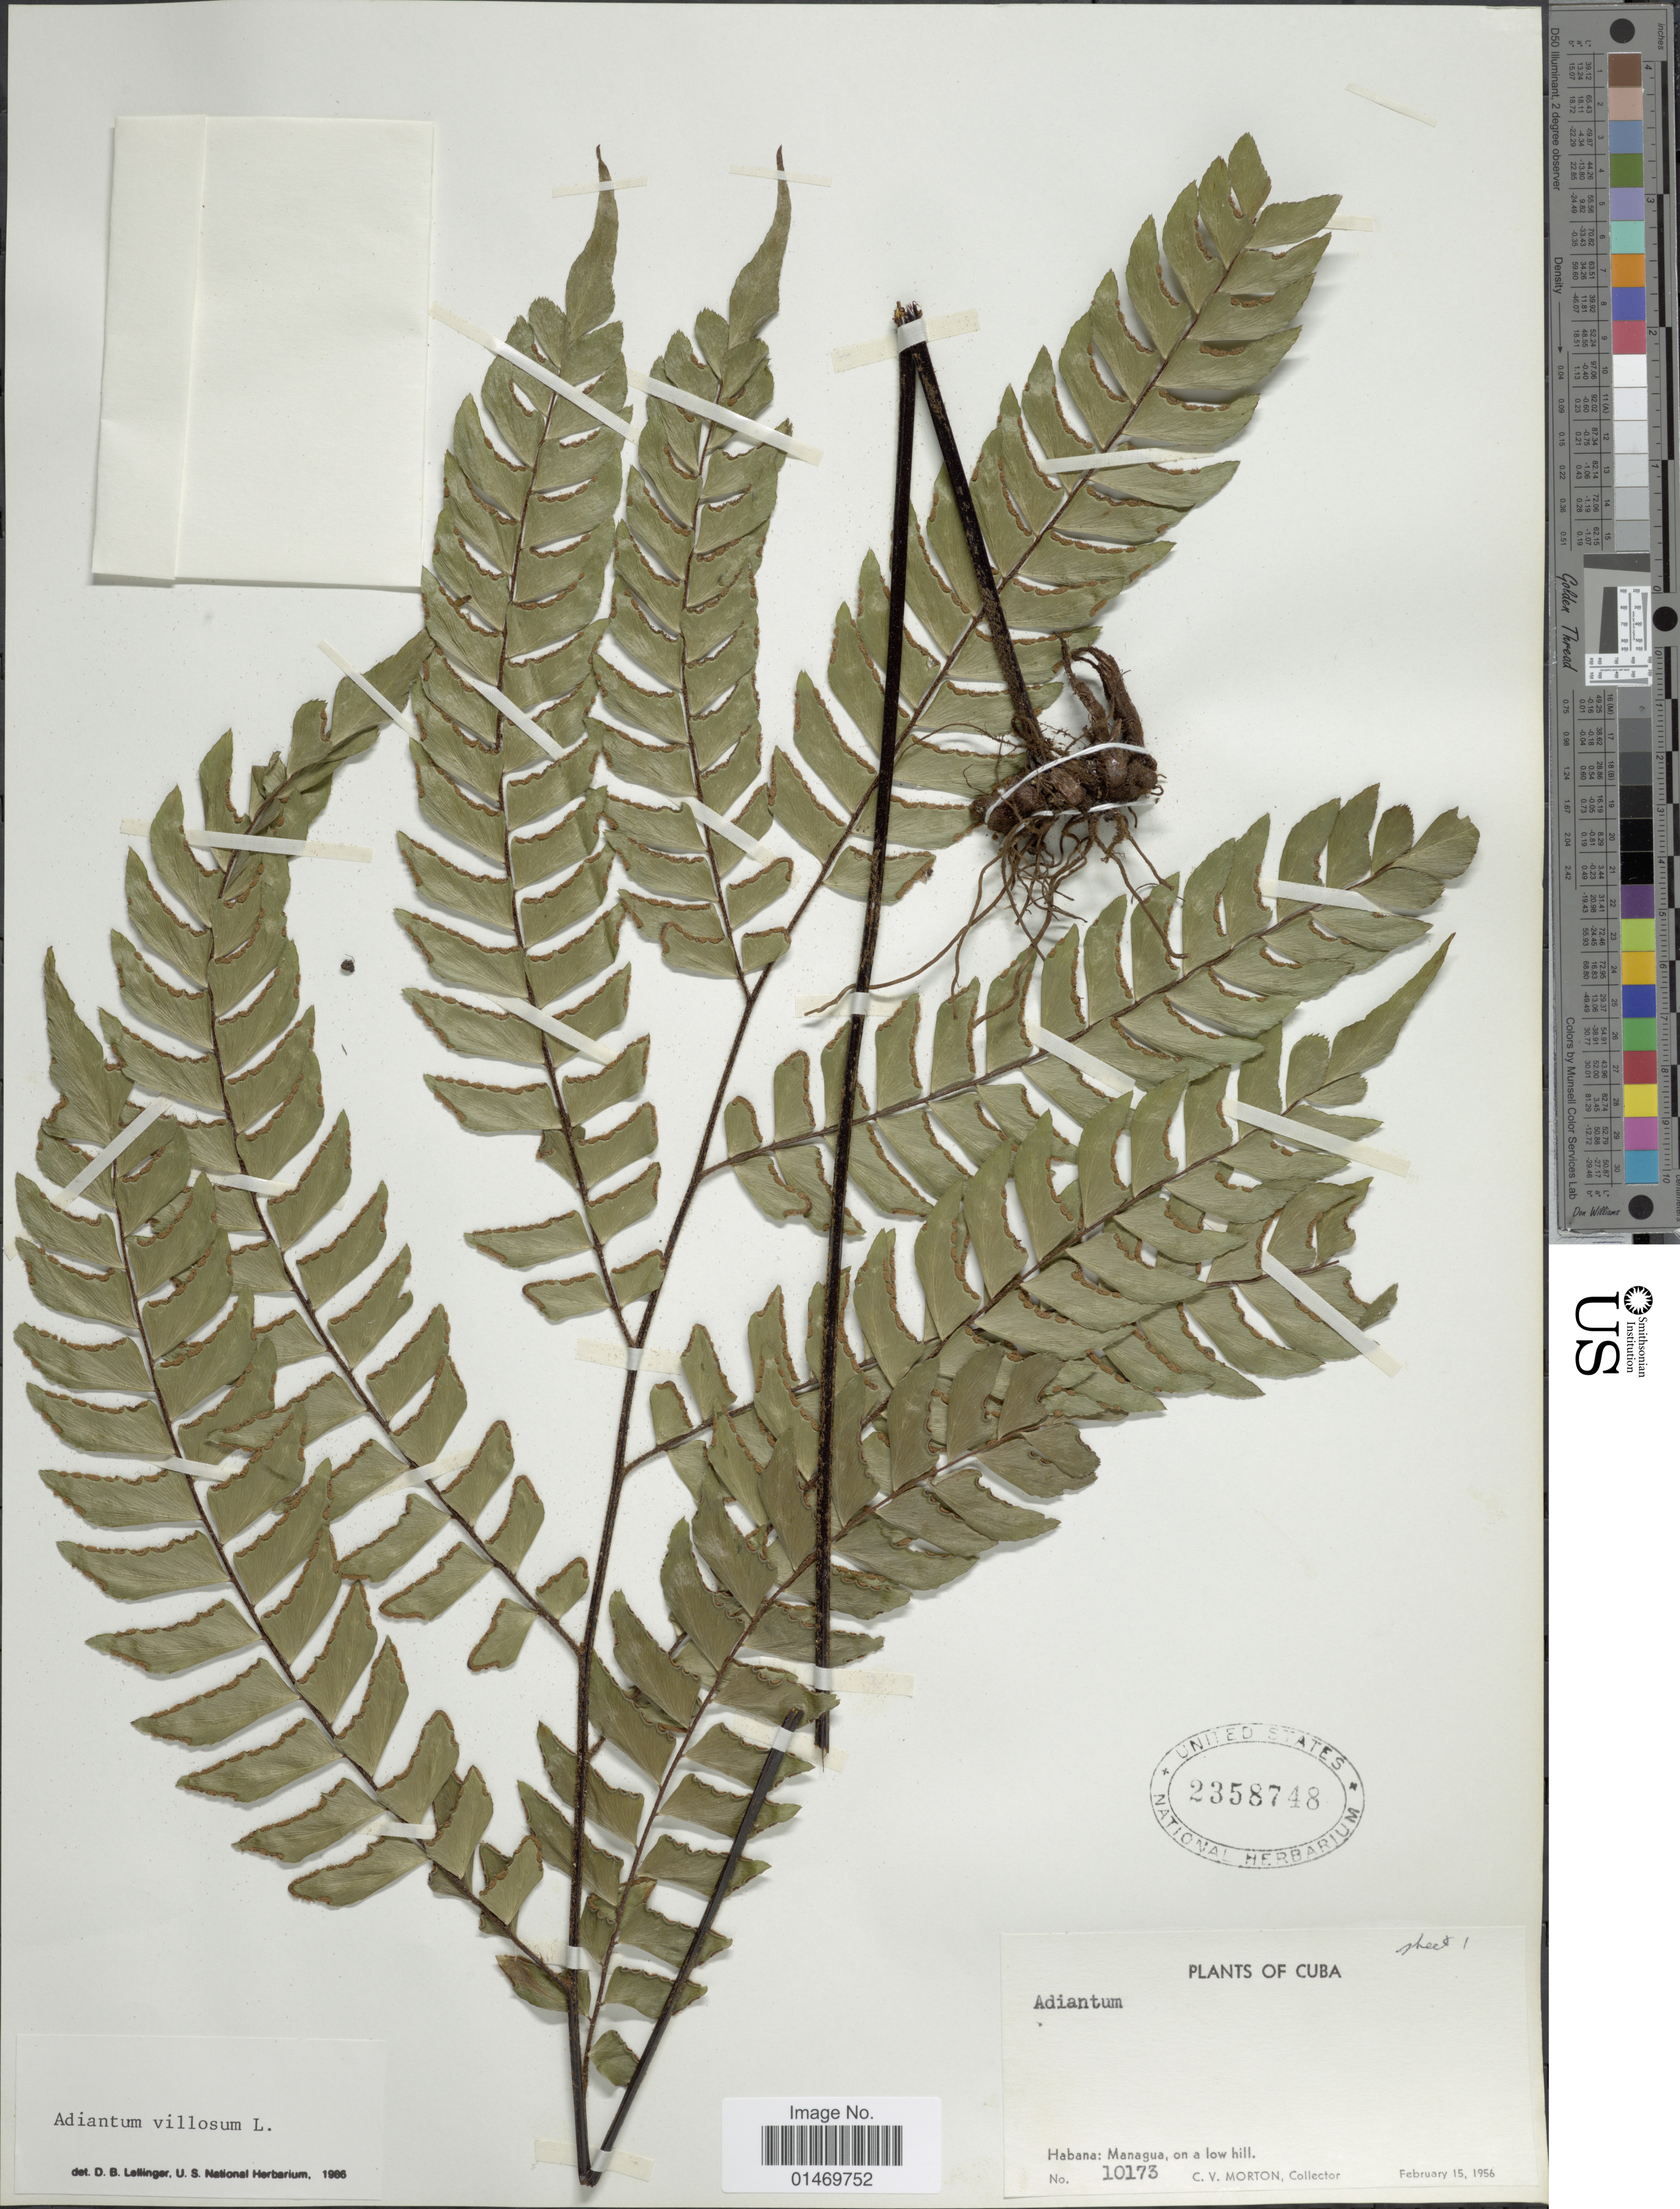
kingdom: Plantae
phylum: Tracheophyta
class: Polypodiopsida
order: Polypodiales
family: Pteridaceae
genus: Adiantum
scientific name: Adiantum villosum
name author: L.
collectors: C. V. Morton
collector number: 10173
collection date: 1956-02-15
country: Cuba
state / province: La Habana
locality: Cuba, Habana: Managua, on a low hill.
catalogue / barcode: US 2358748